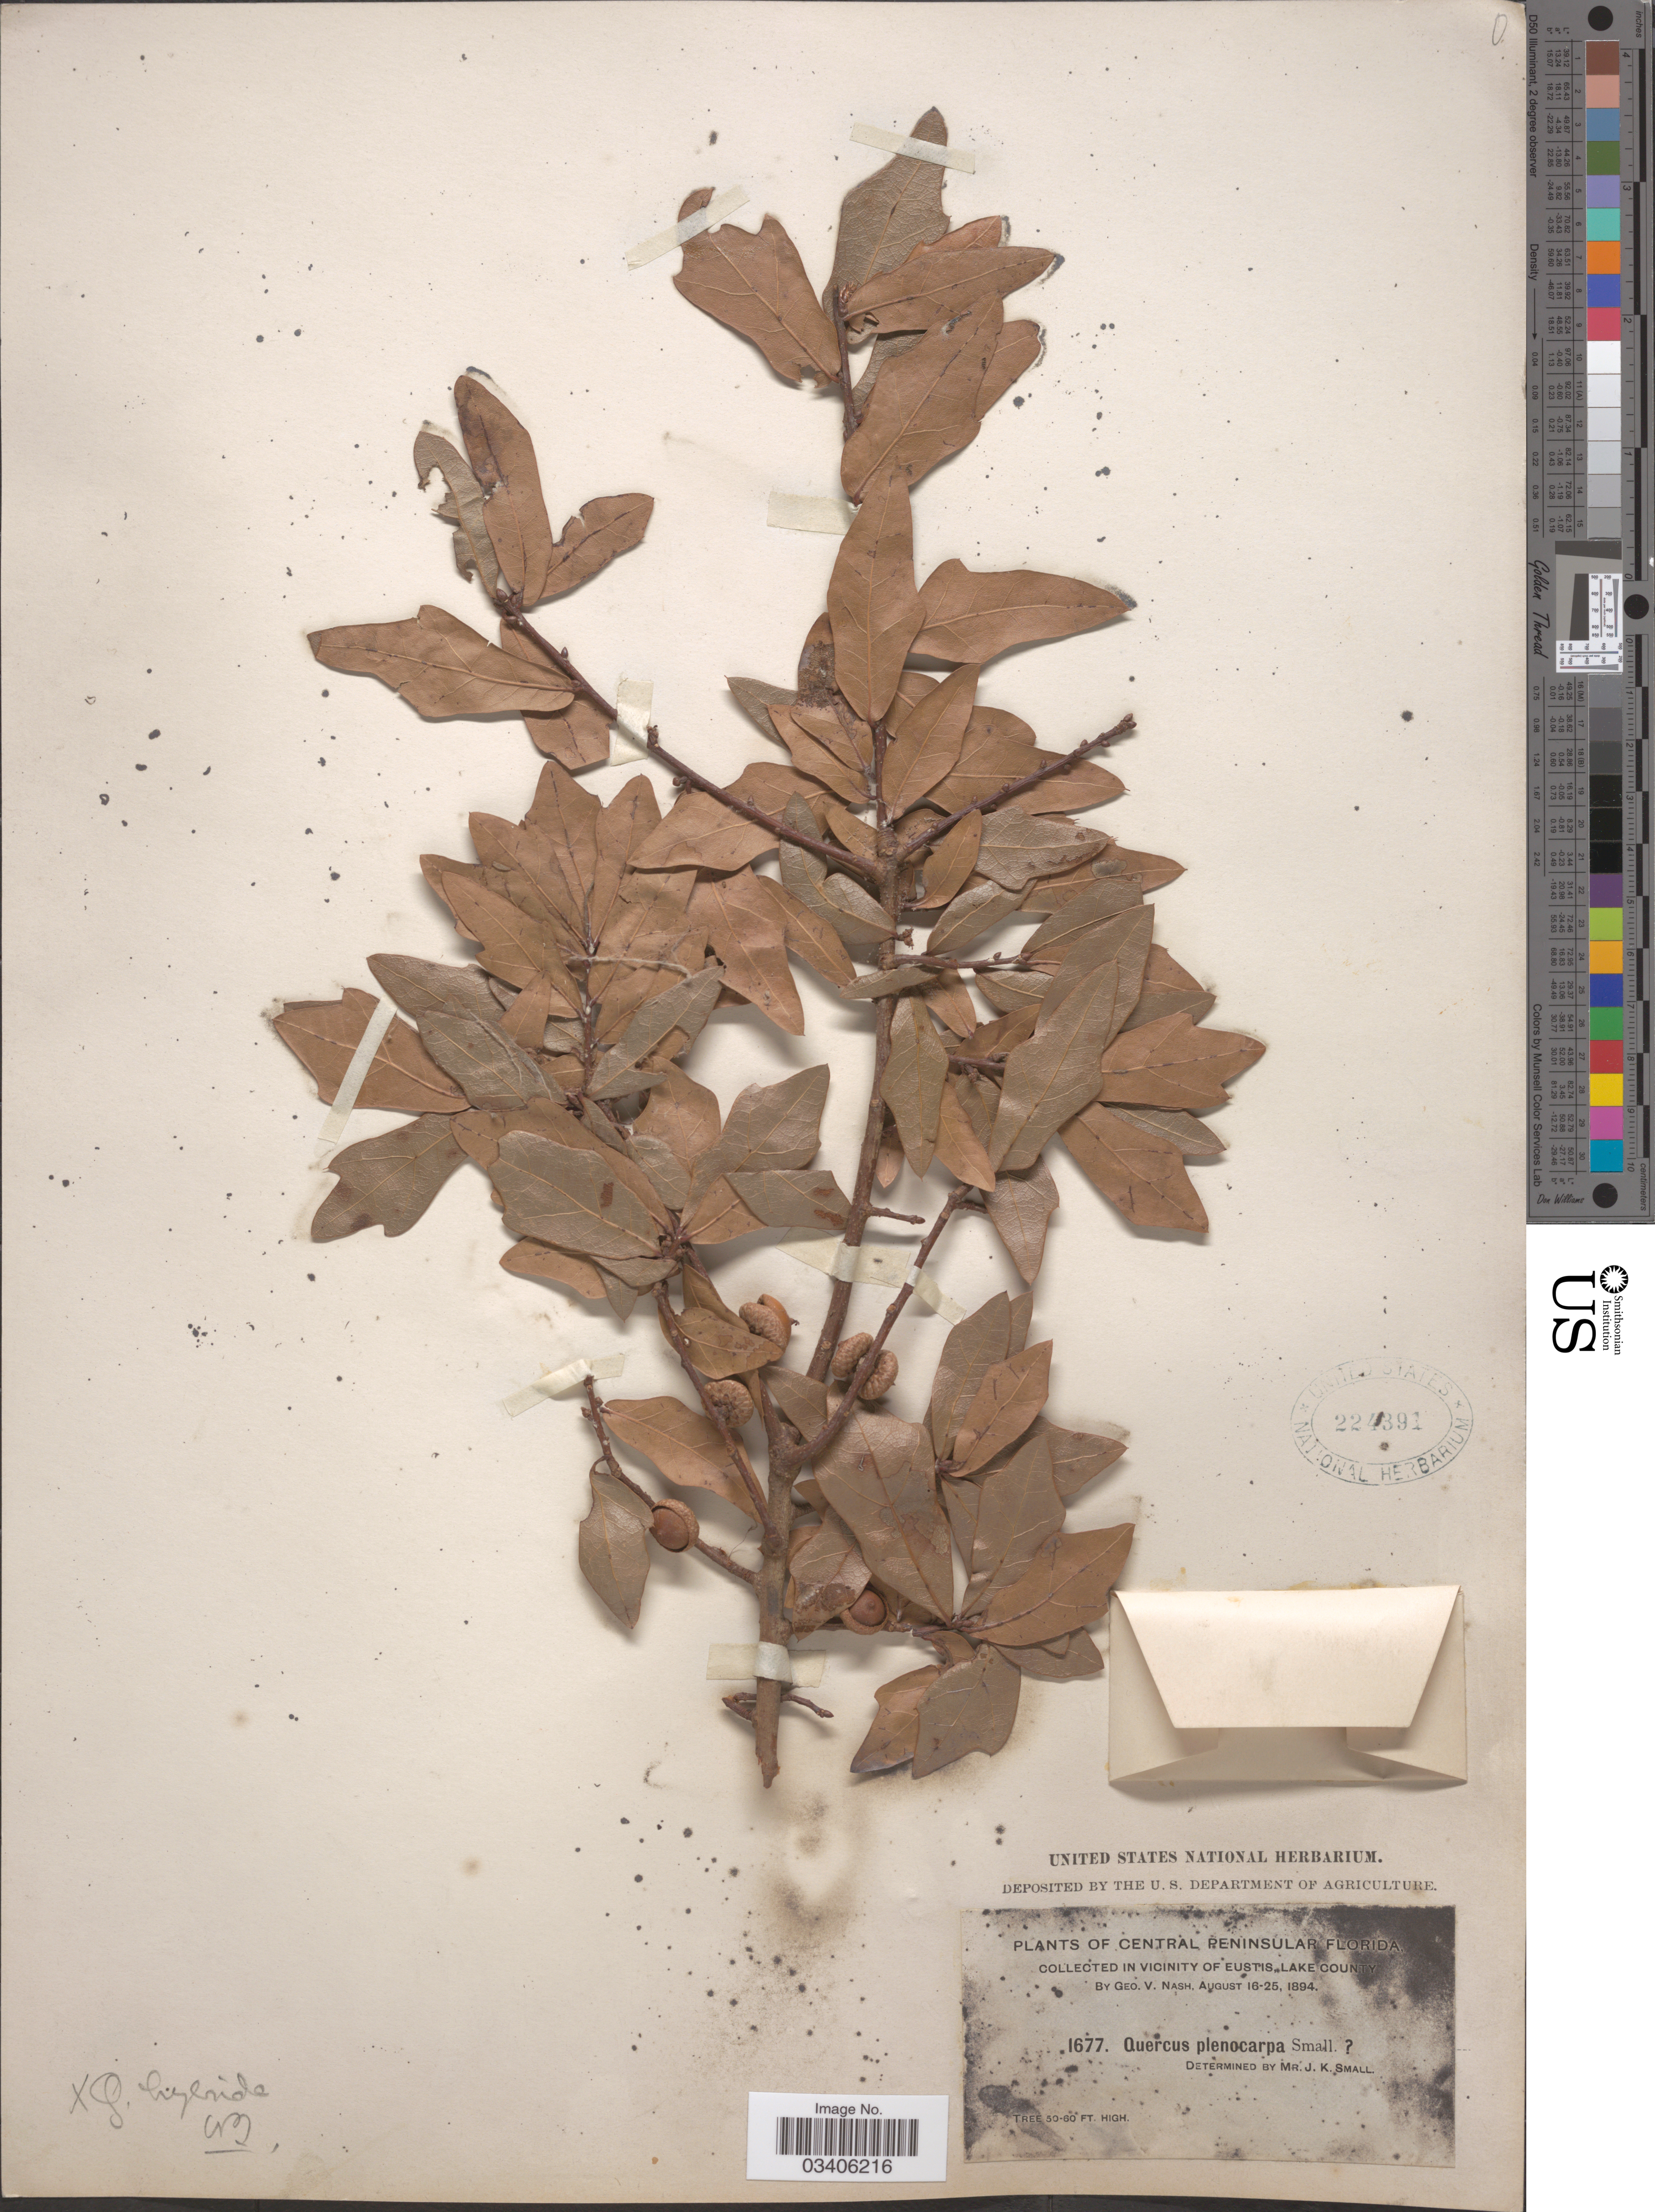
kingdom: Plantae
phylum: Tracheophyta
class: Magnoliopsida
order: Fagales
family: Fagaceae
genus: Quercus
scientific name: Quercus laurifolia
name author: Michx.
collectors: G. V. Nash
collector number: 1677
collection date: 1894-08-16/1894-08-25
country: United States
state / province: Florida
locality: Central Peninsular Florida. Vicinity of Eustis, Lake County.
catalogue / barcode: US 224391